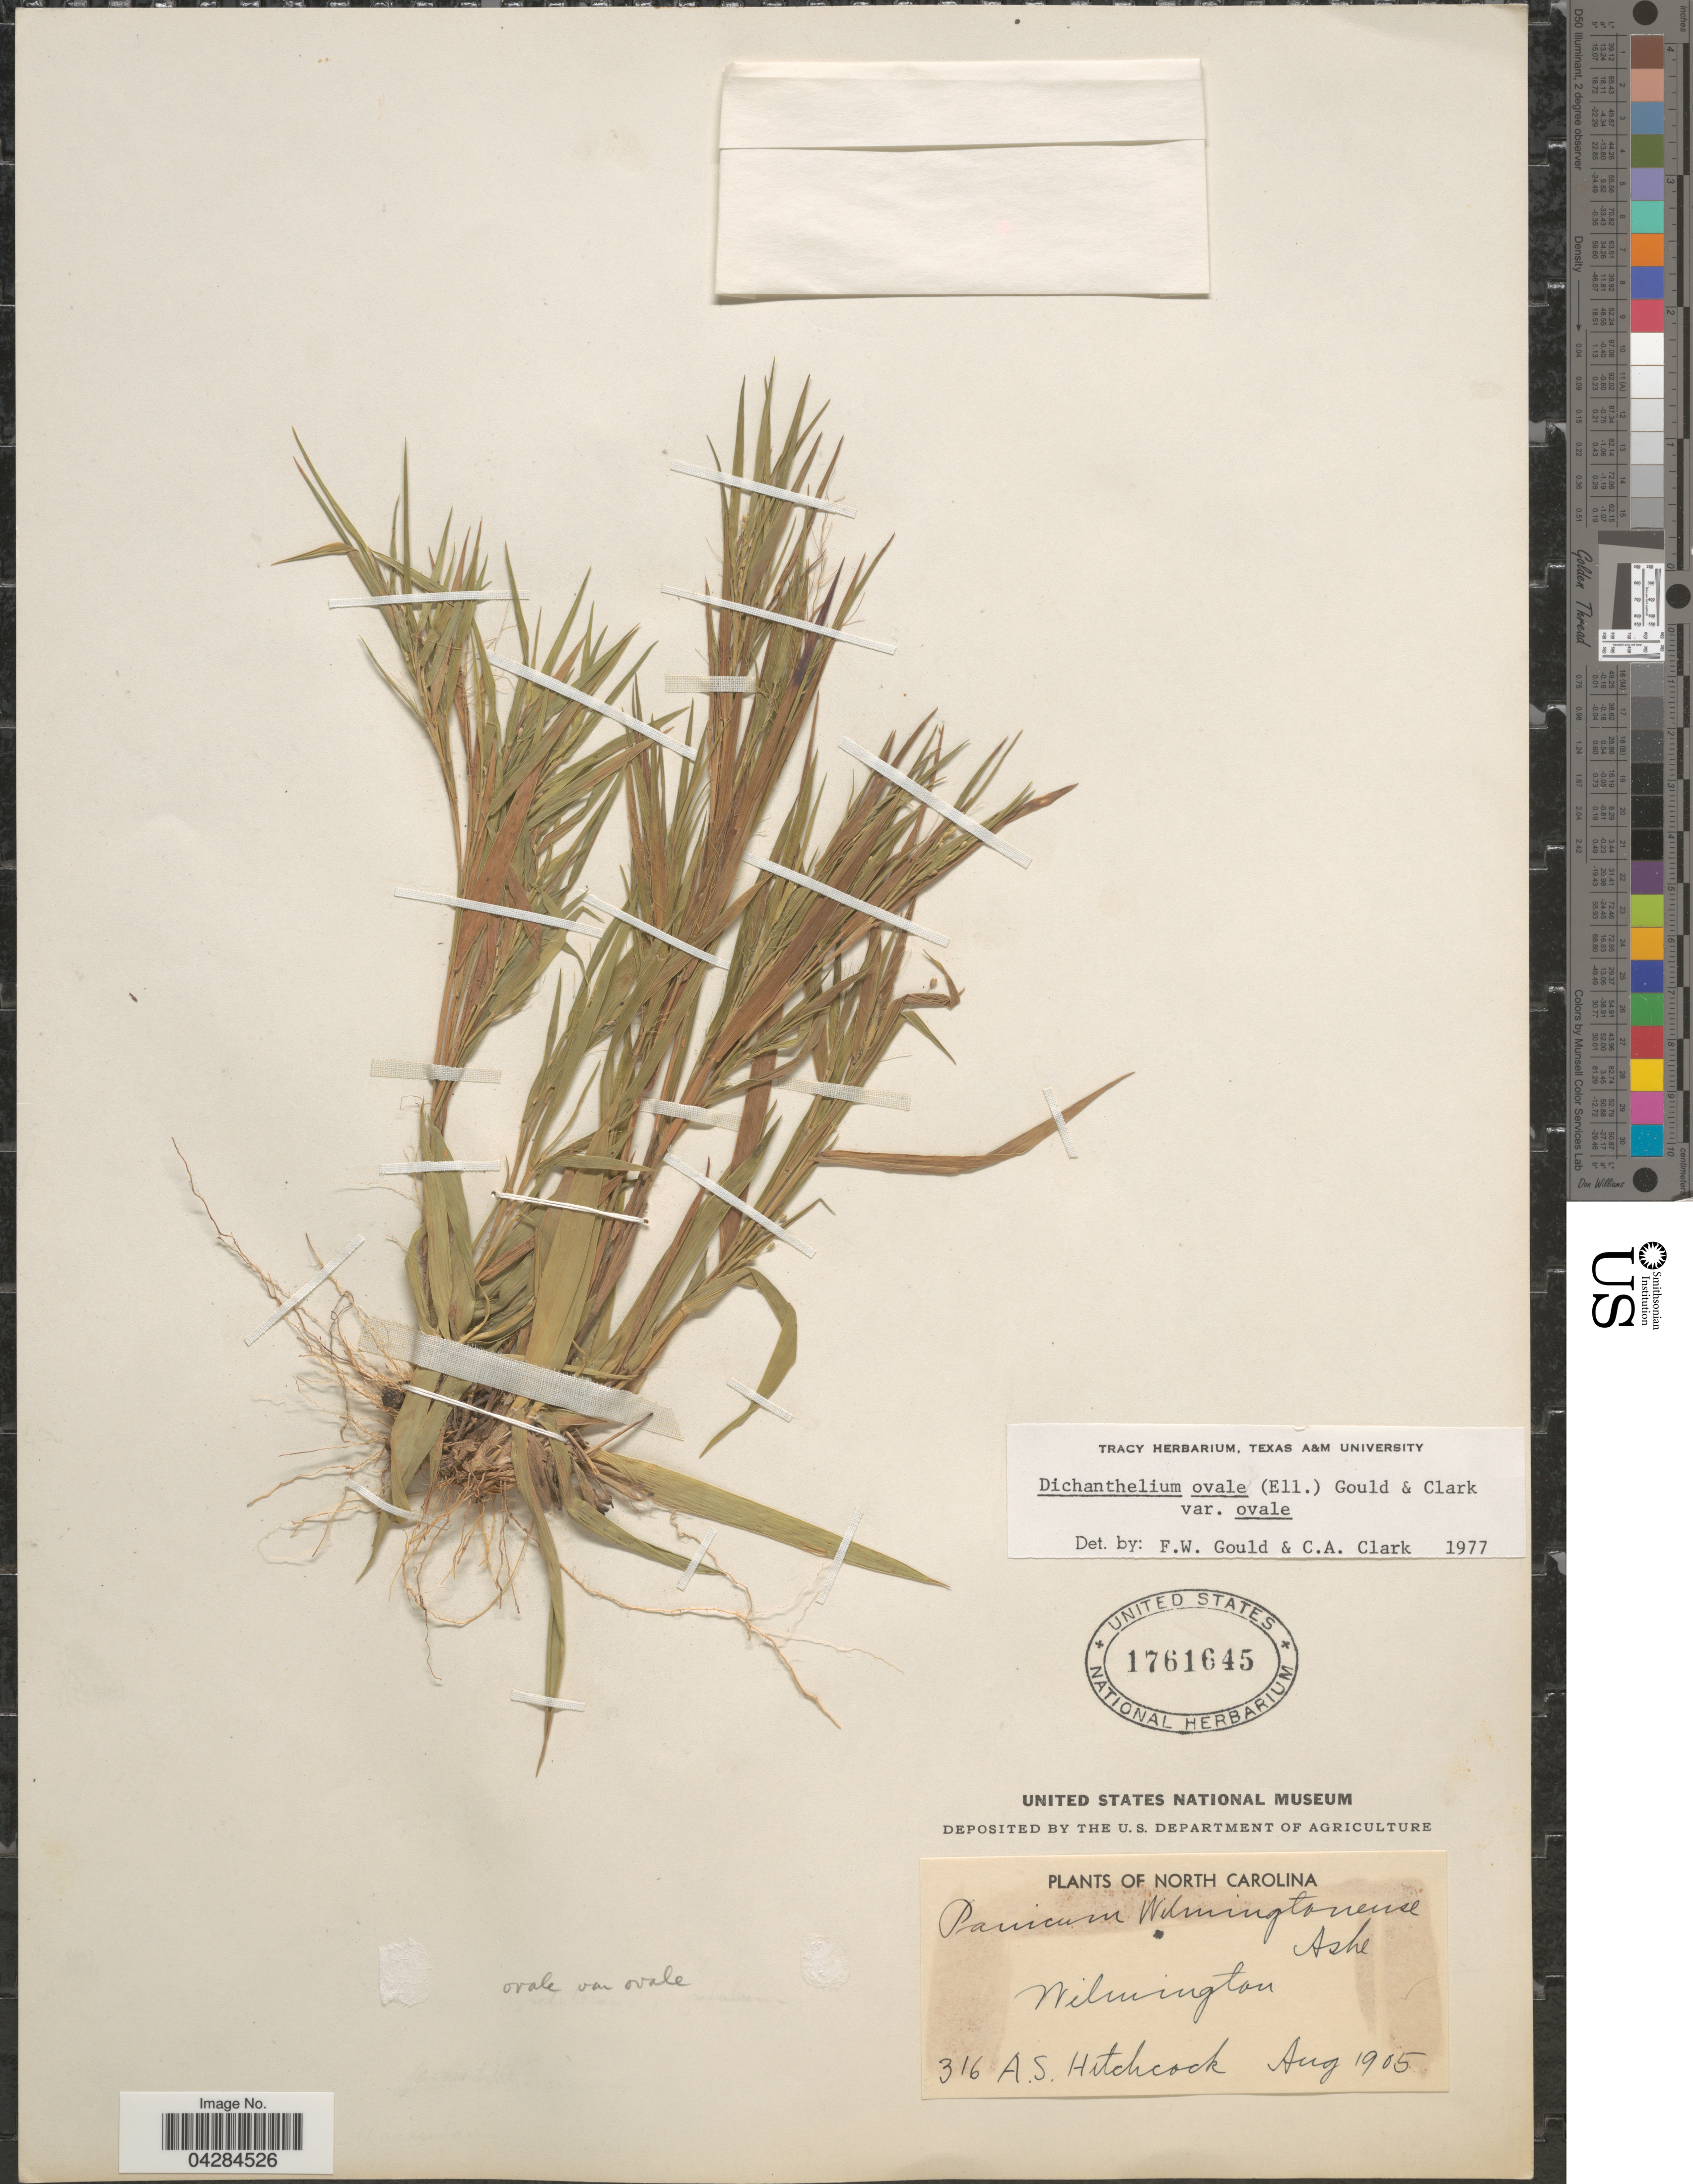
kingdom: Plantae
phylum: Tracheophyta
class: Liliopsida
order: Poales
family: Poaceae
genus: Dichanthelium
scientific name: Dichanthelium ovale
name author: (Elliott) Gould & C.A. Clark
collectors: A. S. Hitchcock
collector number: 316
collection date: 1905-08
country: United States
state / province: North Carolina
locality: Wilmington.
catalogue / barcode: US 1761645